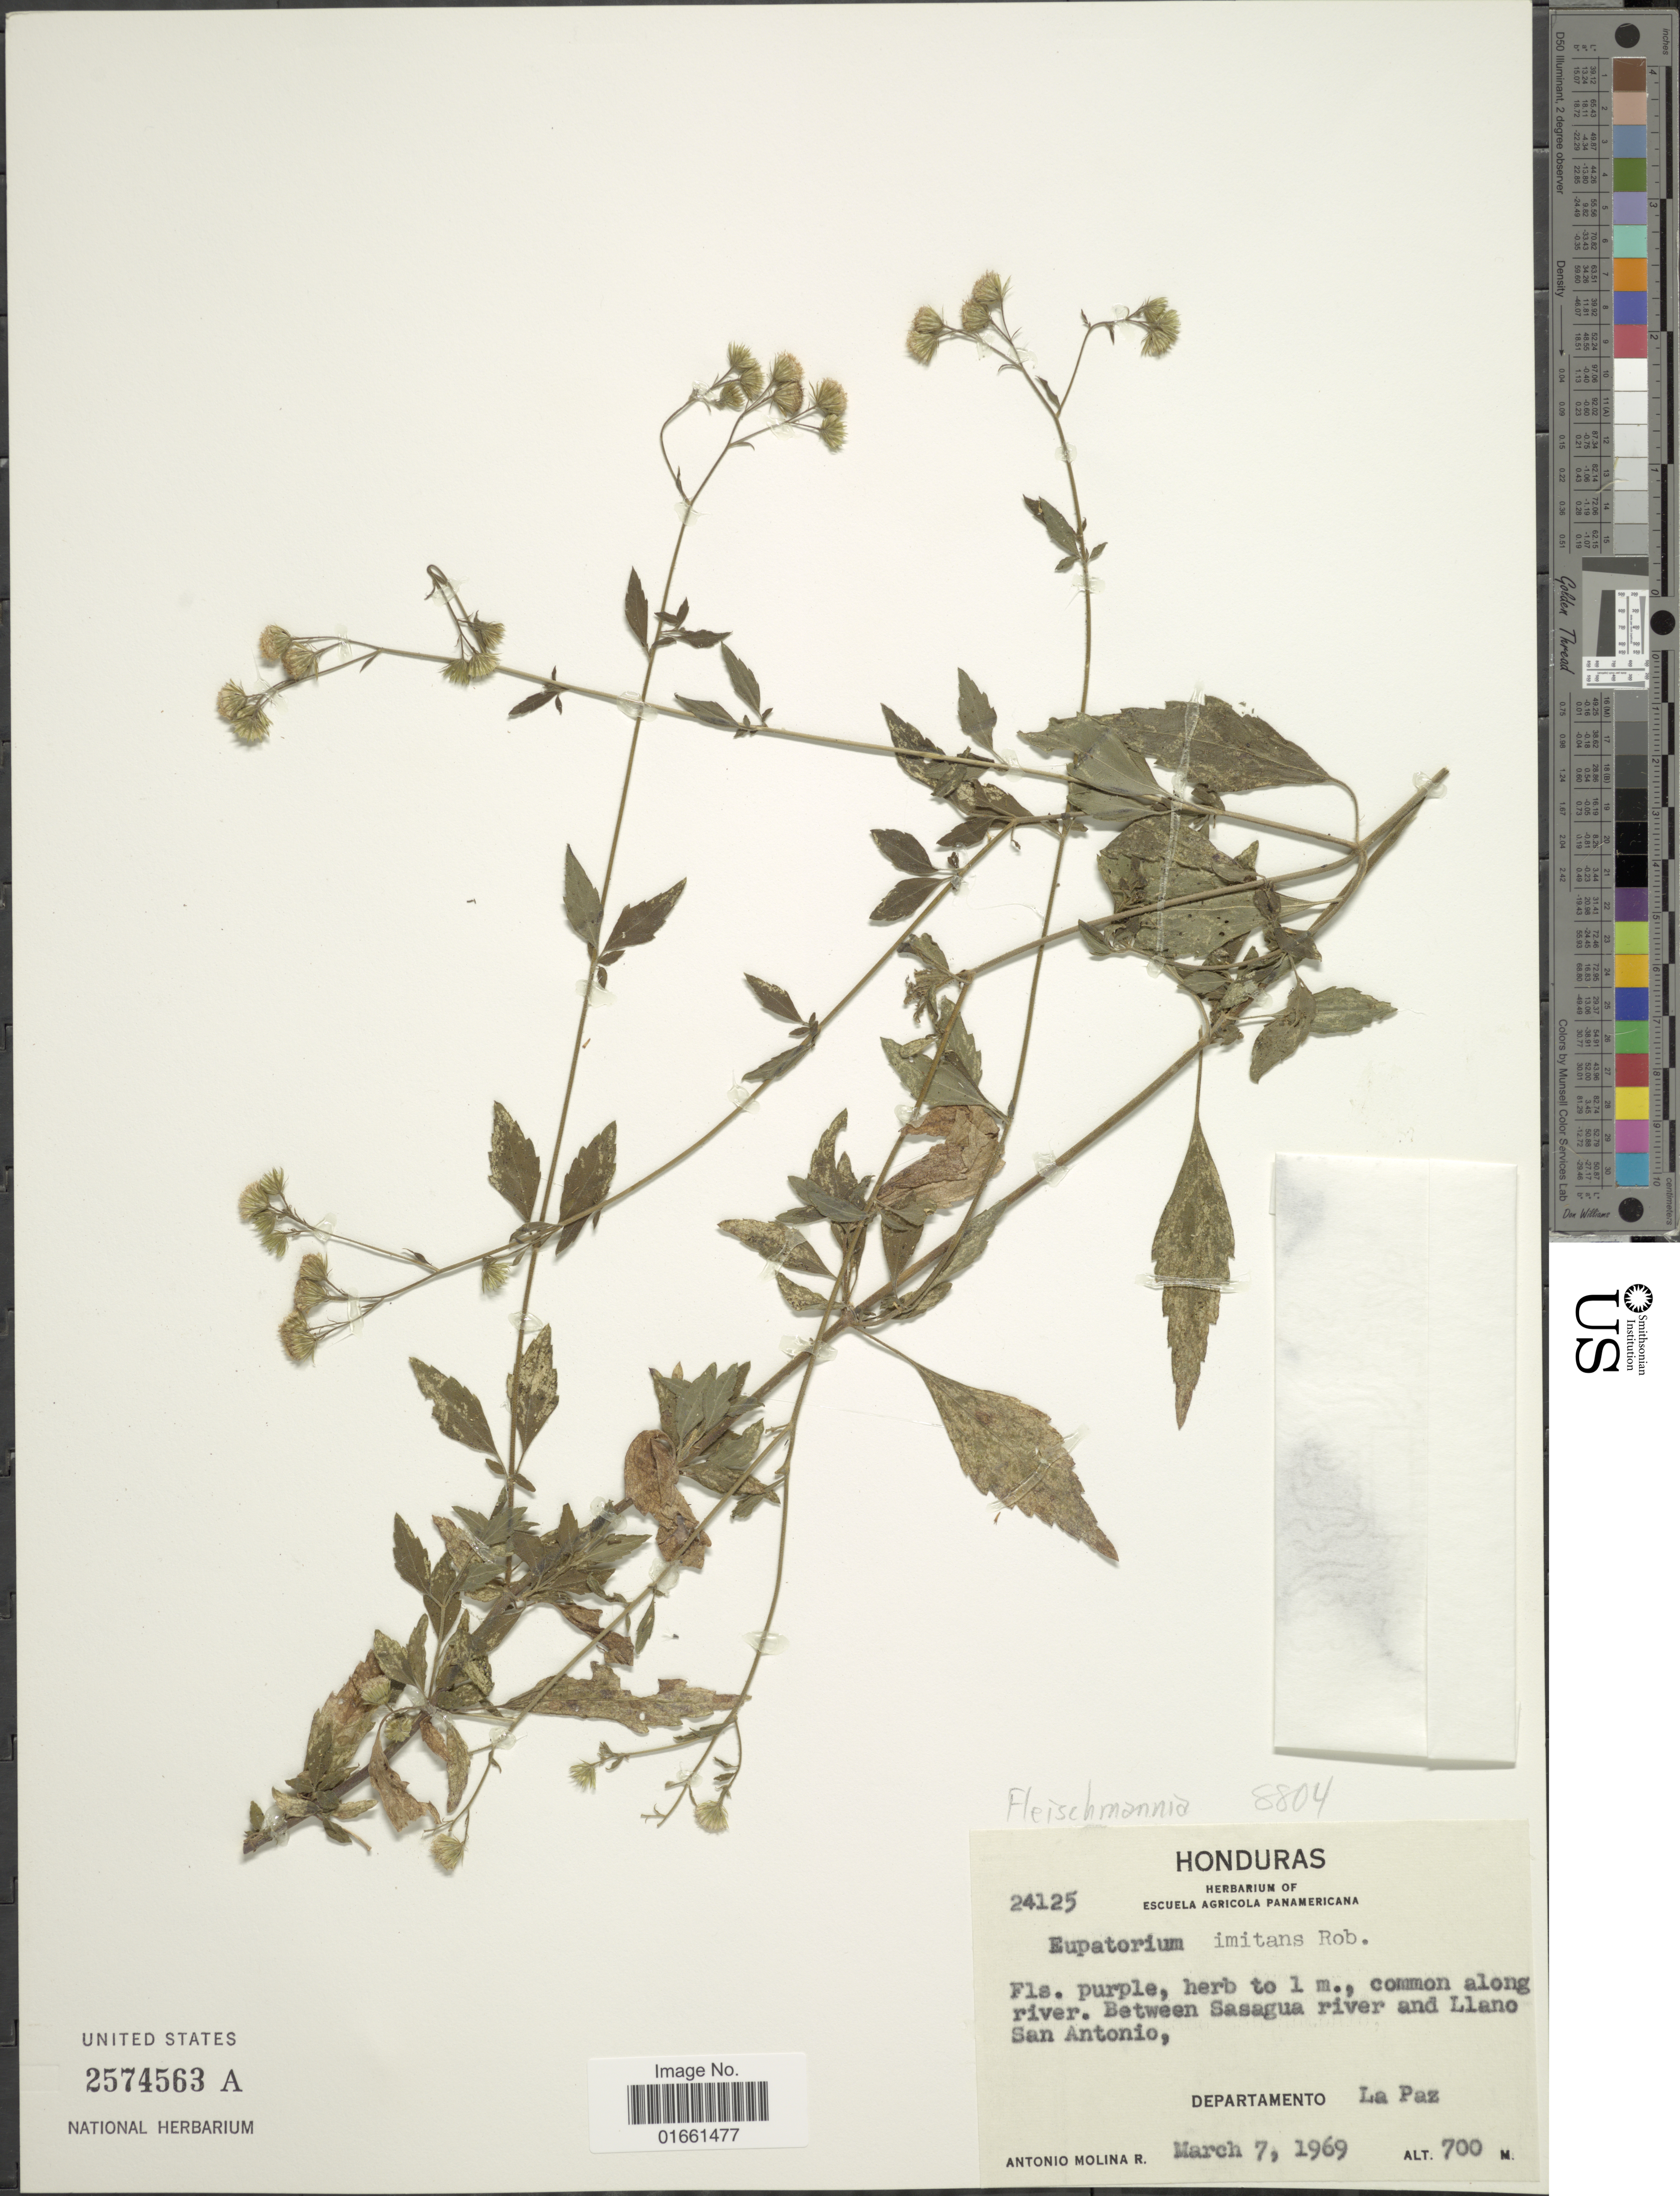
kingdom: Plantae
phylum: Tracheophyta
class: Magnoliopsida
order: Asterales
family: Asteraceae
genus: Fleischmannia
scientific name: Fleischmannia imitans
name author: (B.L. Rob.) R.M. King & H. Rob.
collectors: A. Molina R.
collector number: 24125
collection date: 1969-03-07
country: Honduras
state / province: La Paz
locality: Common along river, Between Sasagua River and Llano San Antonio, Departemento La Paz.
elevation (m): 700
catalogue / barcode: US 2574563A